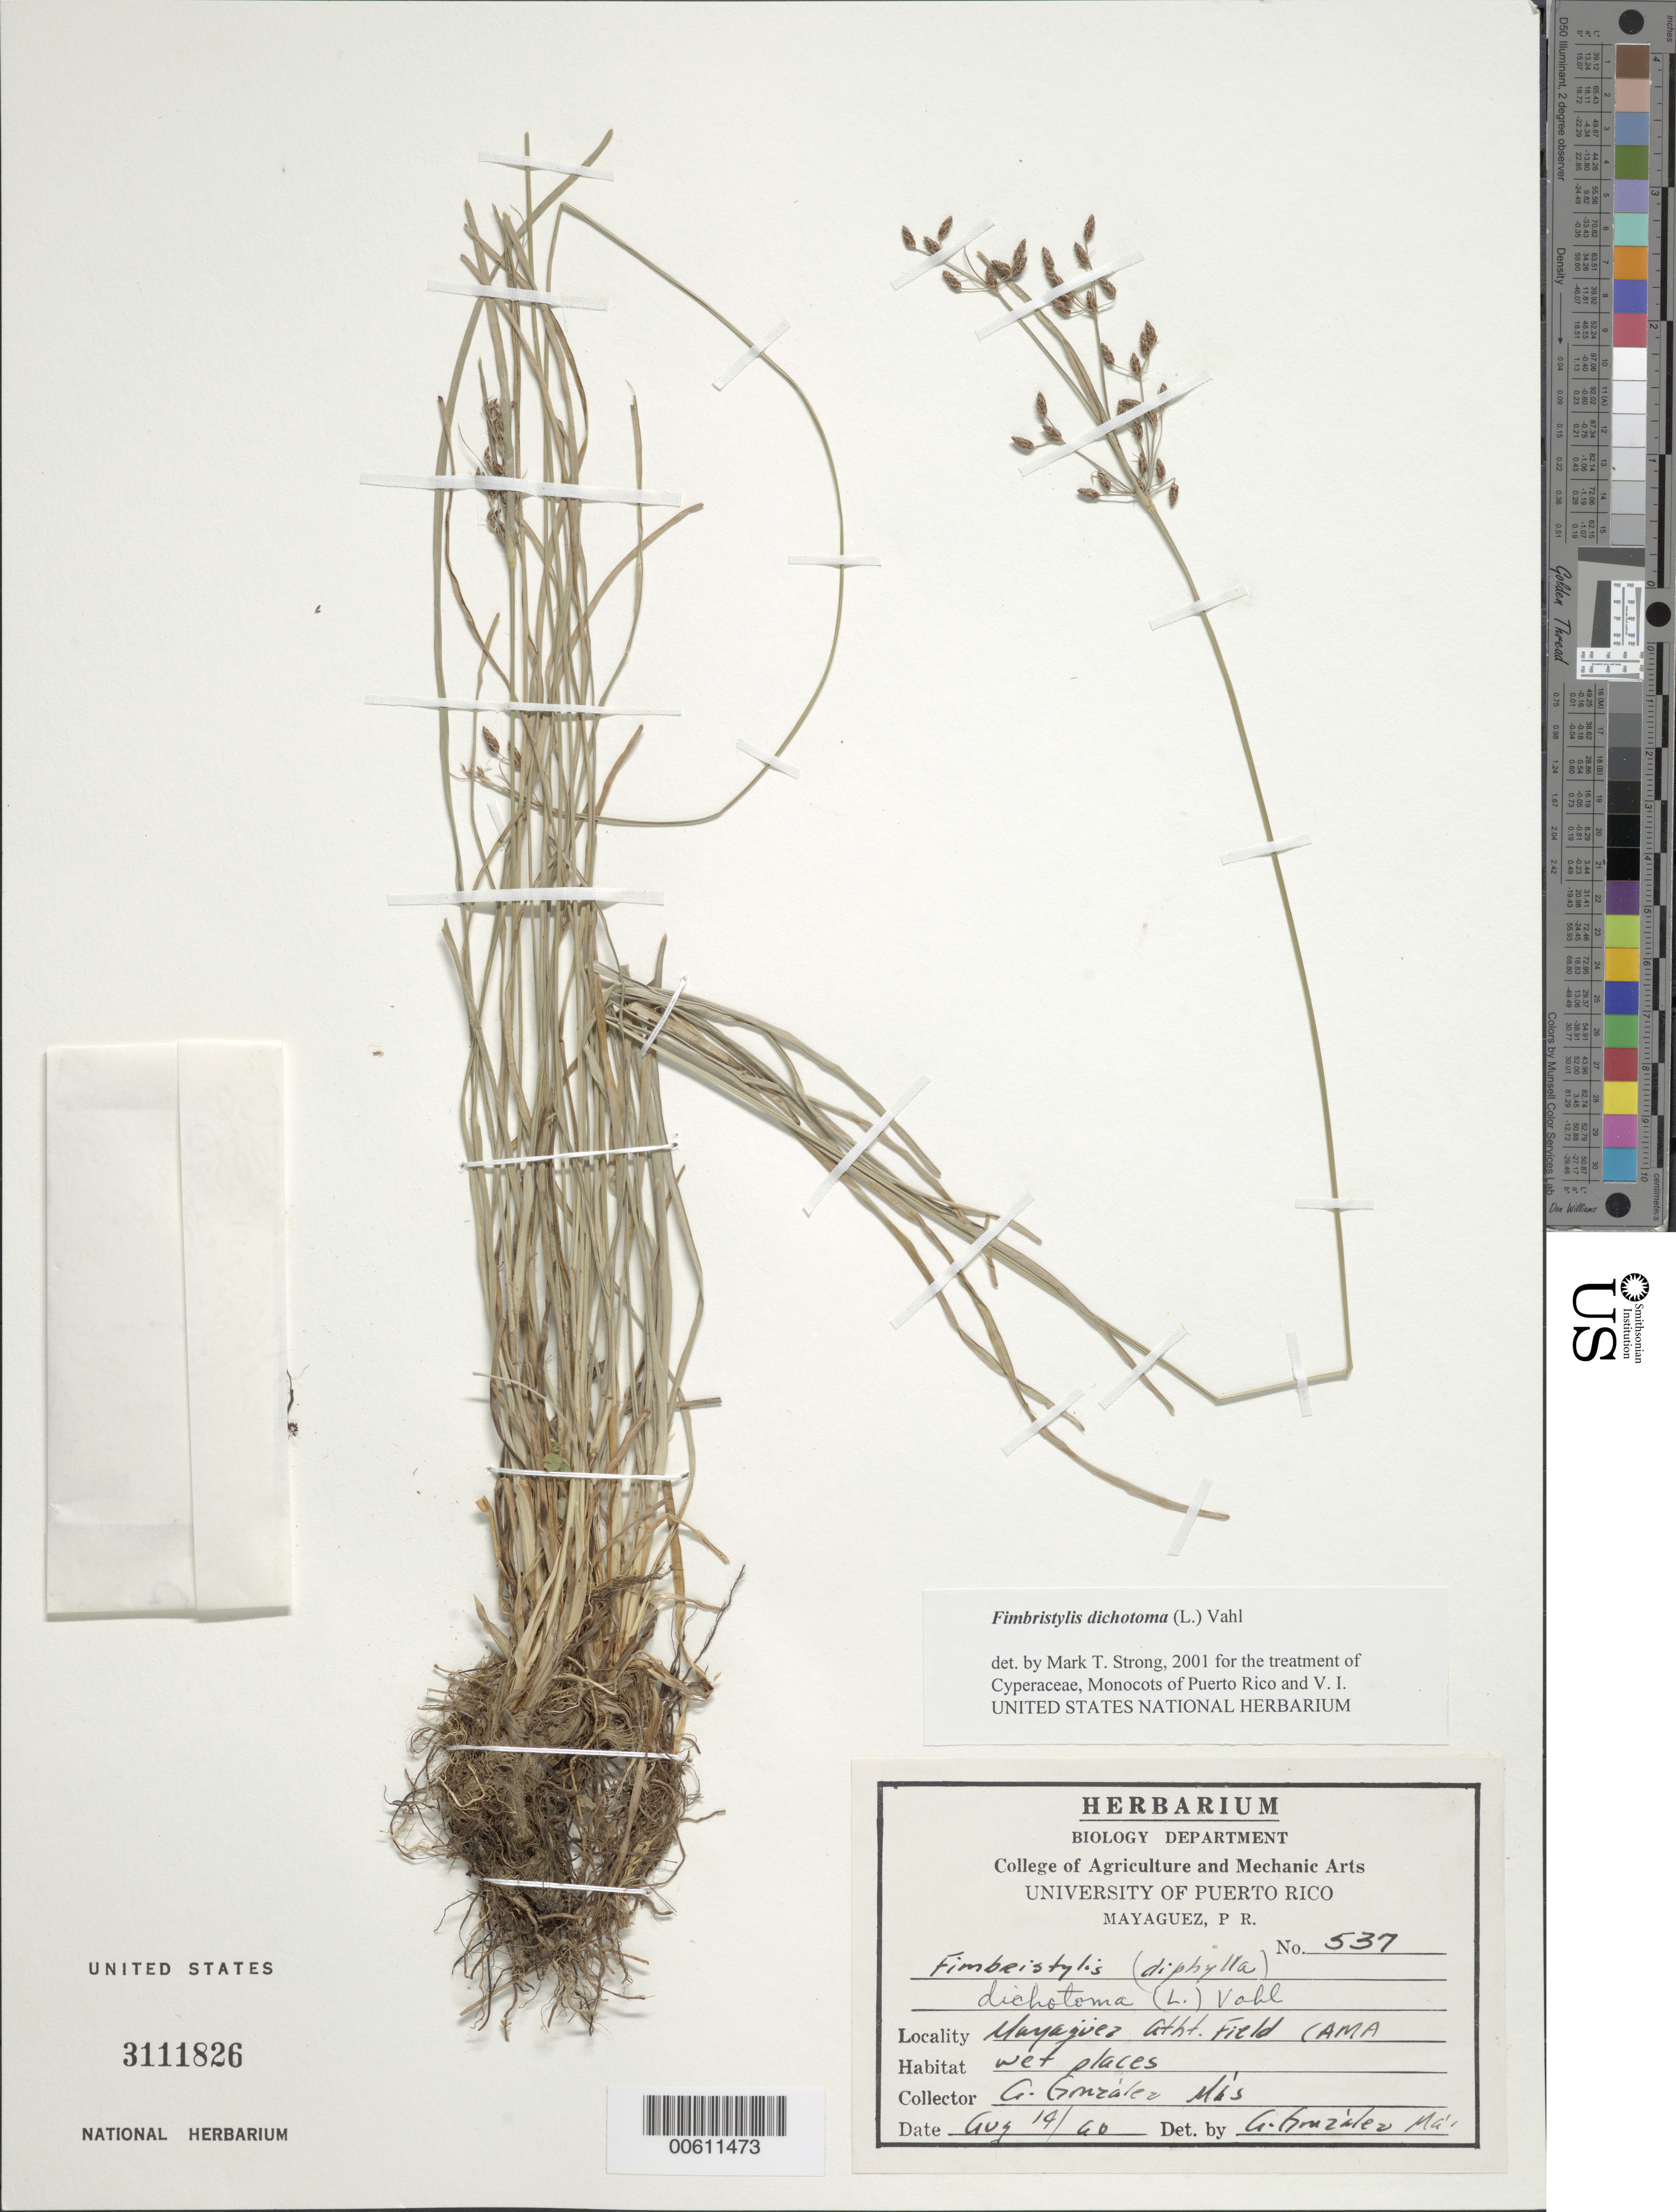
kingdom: Plantae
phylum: Tracheophyta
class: Liliopsida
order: Poales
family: Cyperaceae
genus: Fimbristylis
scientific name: Fimbristylis dichotoma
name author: (L.) Vahl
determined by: Strong, M. T., (US), Smithsonian Institution - National Museum of Natural History (UNITED STATES)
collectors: A. González Más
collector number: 537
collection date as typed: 14 Aug 1960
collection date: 1960-08-14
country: Puerto Rico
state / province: Mayagüez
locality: Mayagüez: Athletic field CAMA. (College of Agriculture).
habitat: Wet places.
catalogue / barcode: US 3111826